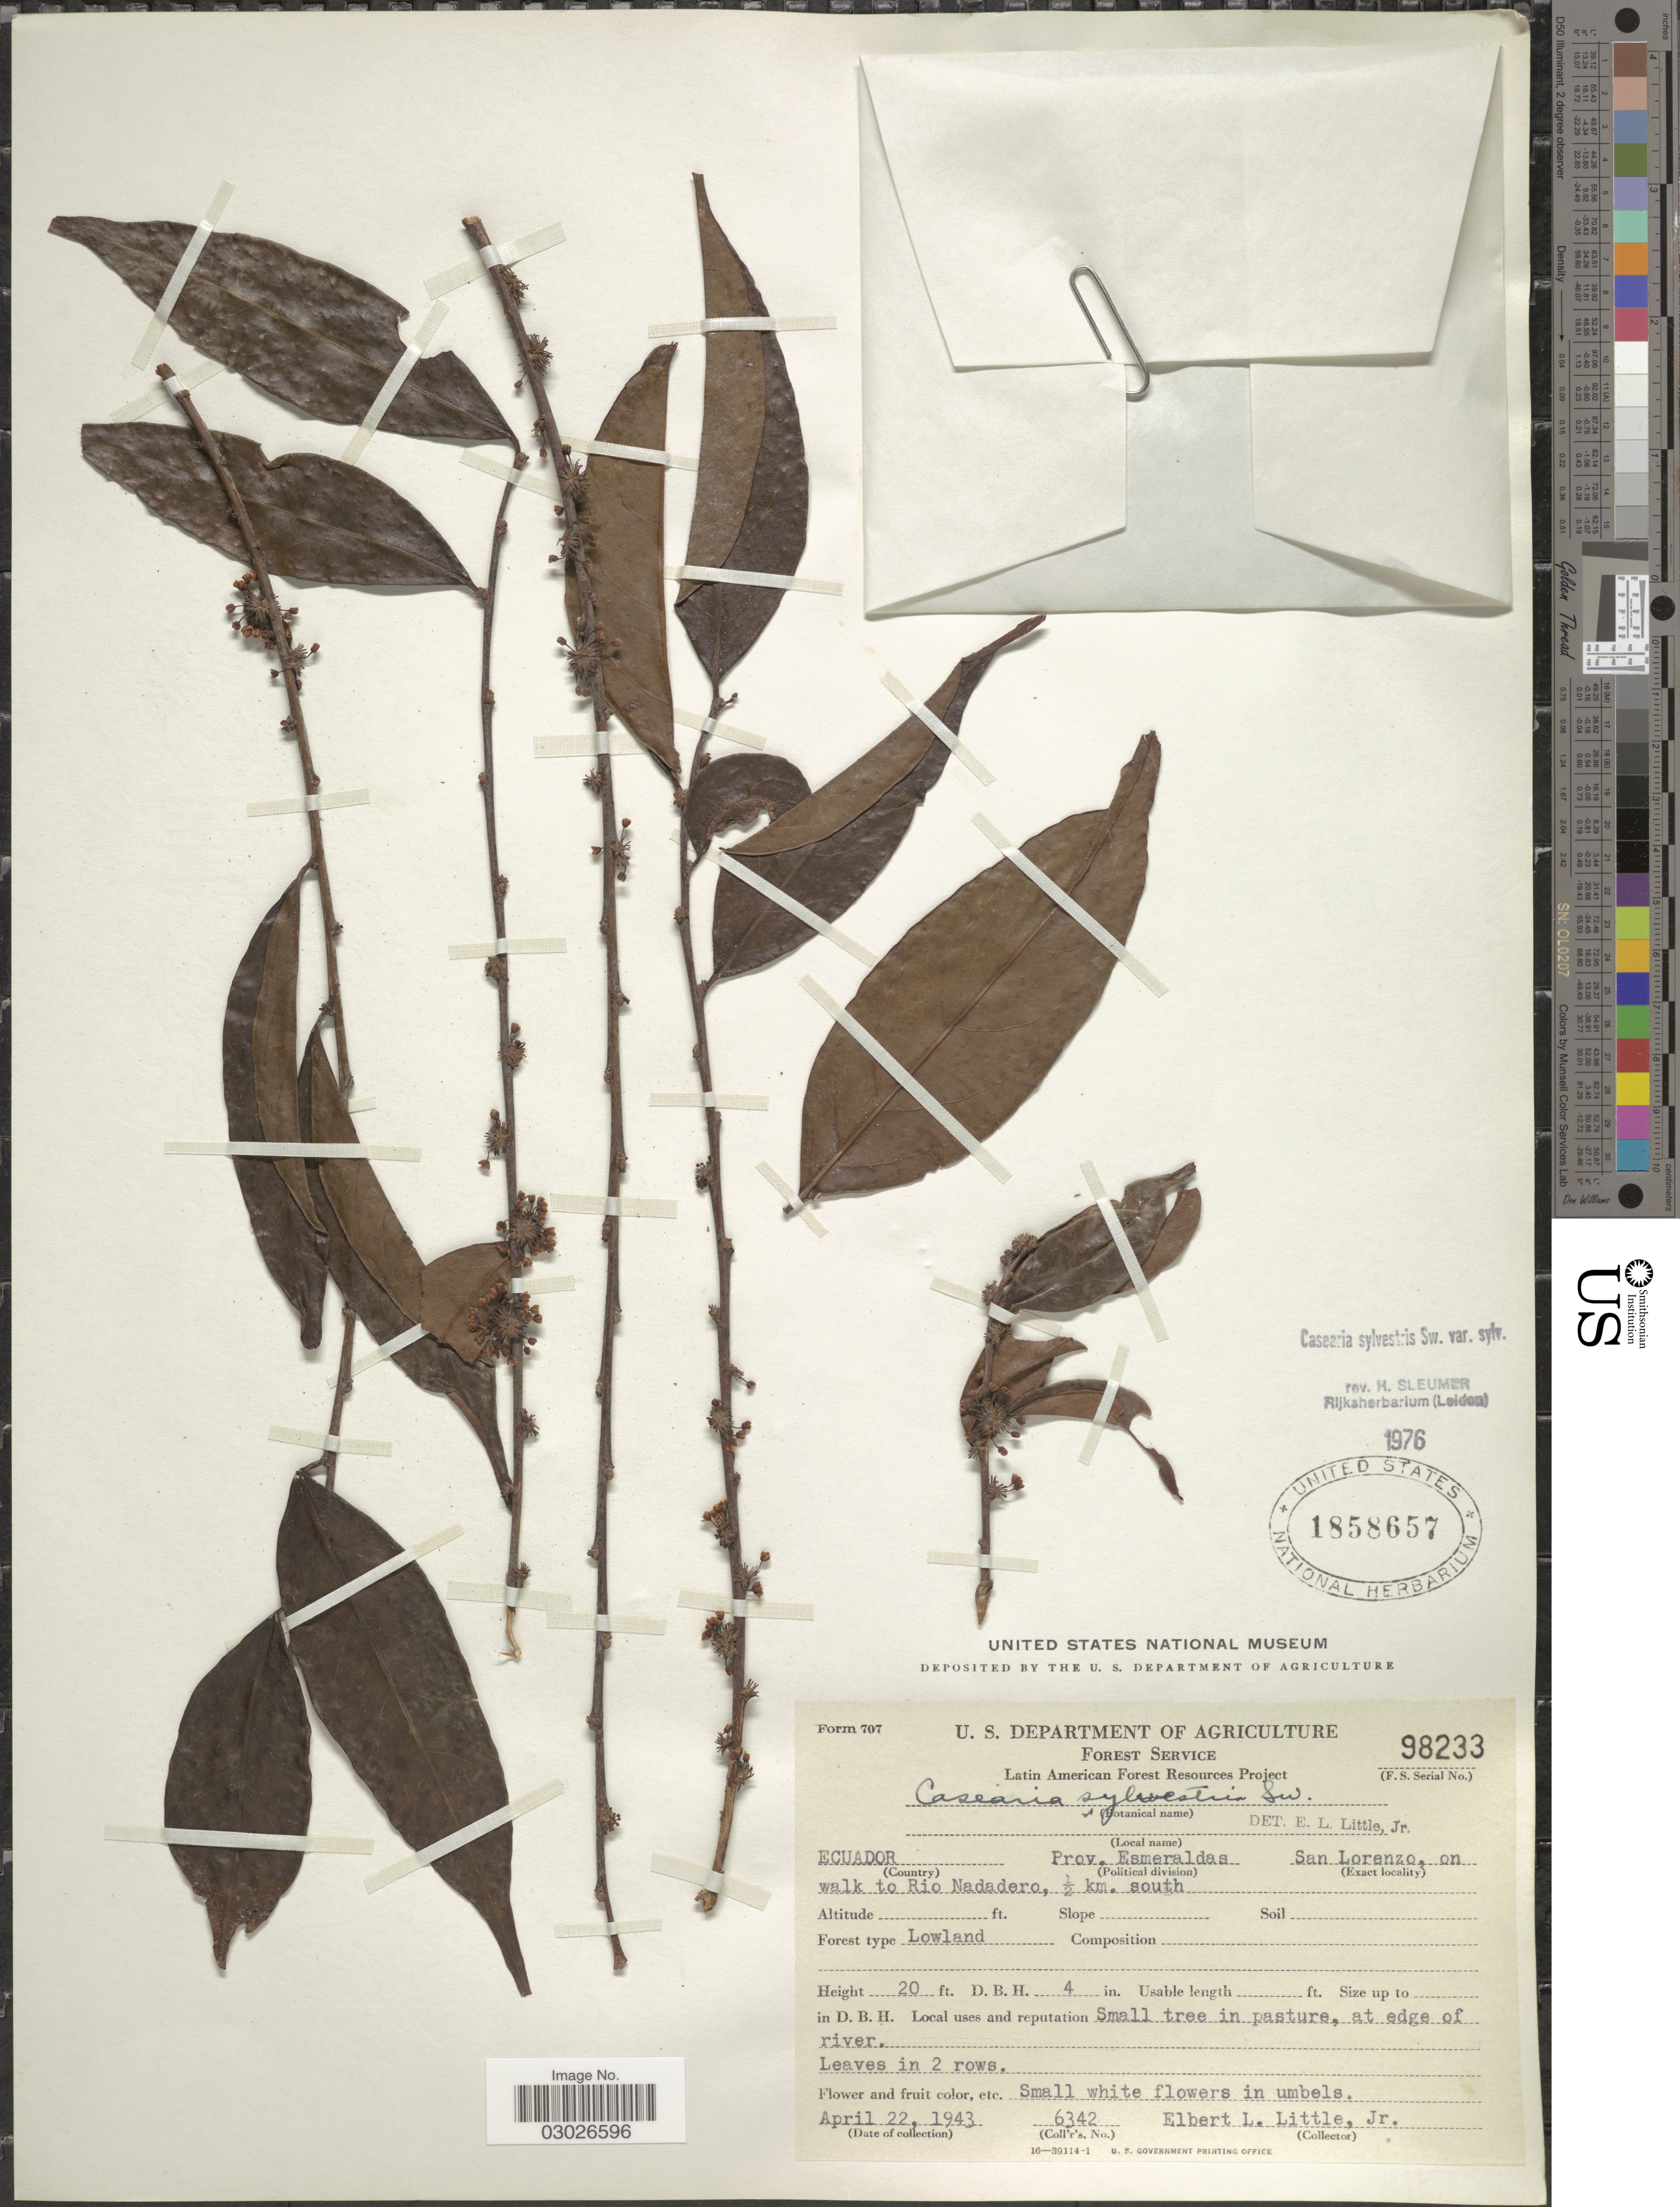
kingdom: Plantae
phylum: Tracheophyta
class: Magnoliopsida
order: Malpighiales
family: Salicaceae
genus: Casearia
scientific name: Casearia sylvestris var. sylvestris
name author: Sw.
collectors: E. L. Little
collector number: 6342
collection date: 1943-04-22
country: Ecuador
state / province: Esmeraldas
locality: San Lorenzo, on walk to Rio Nadadero, ½ km. south.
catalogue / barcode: US 1858657